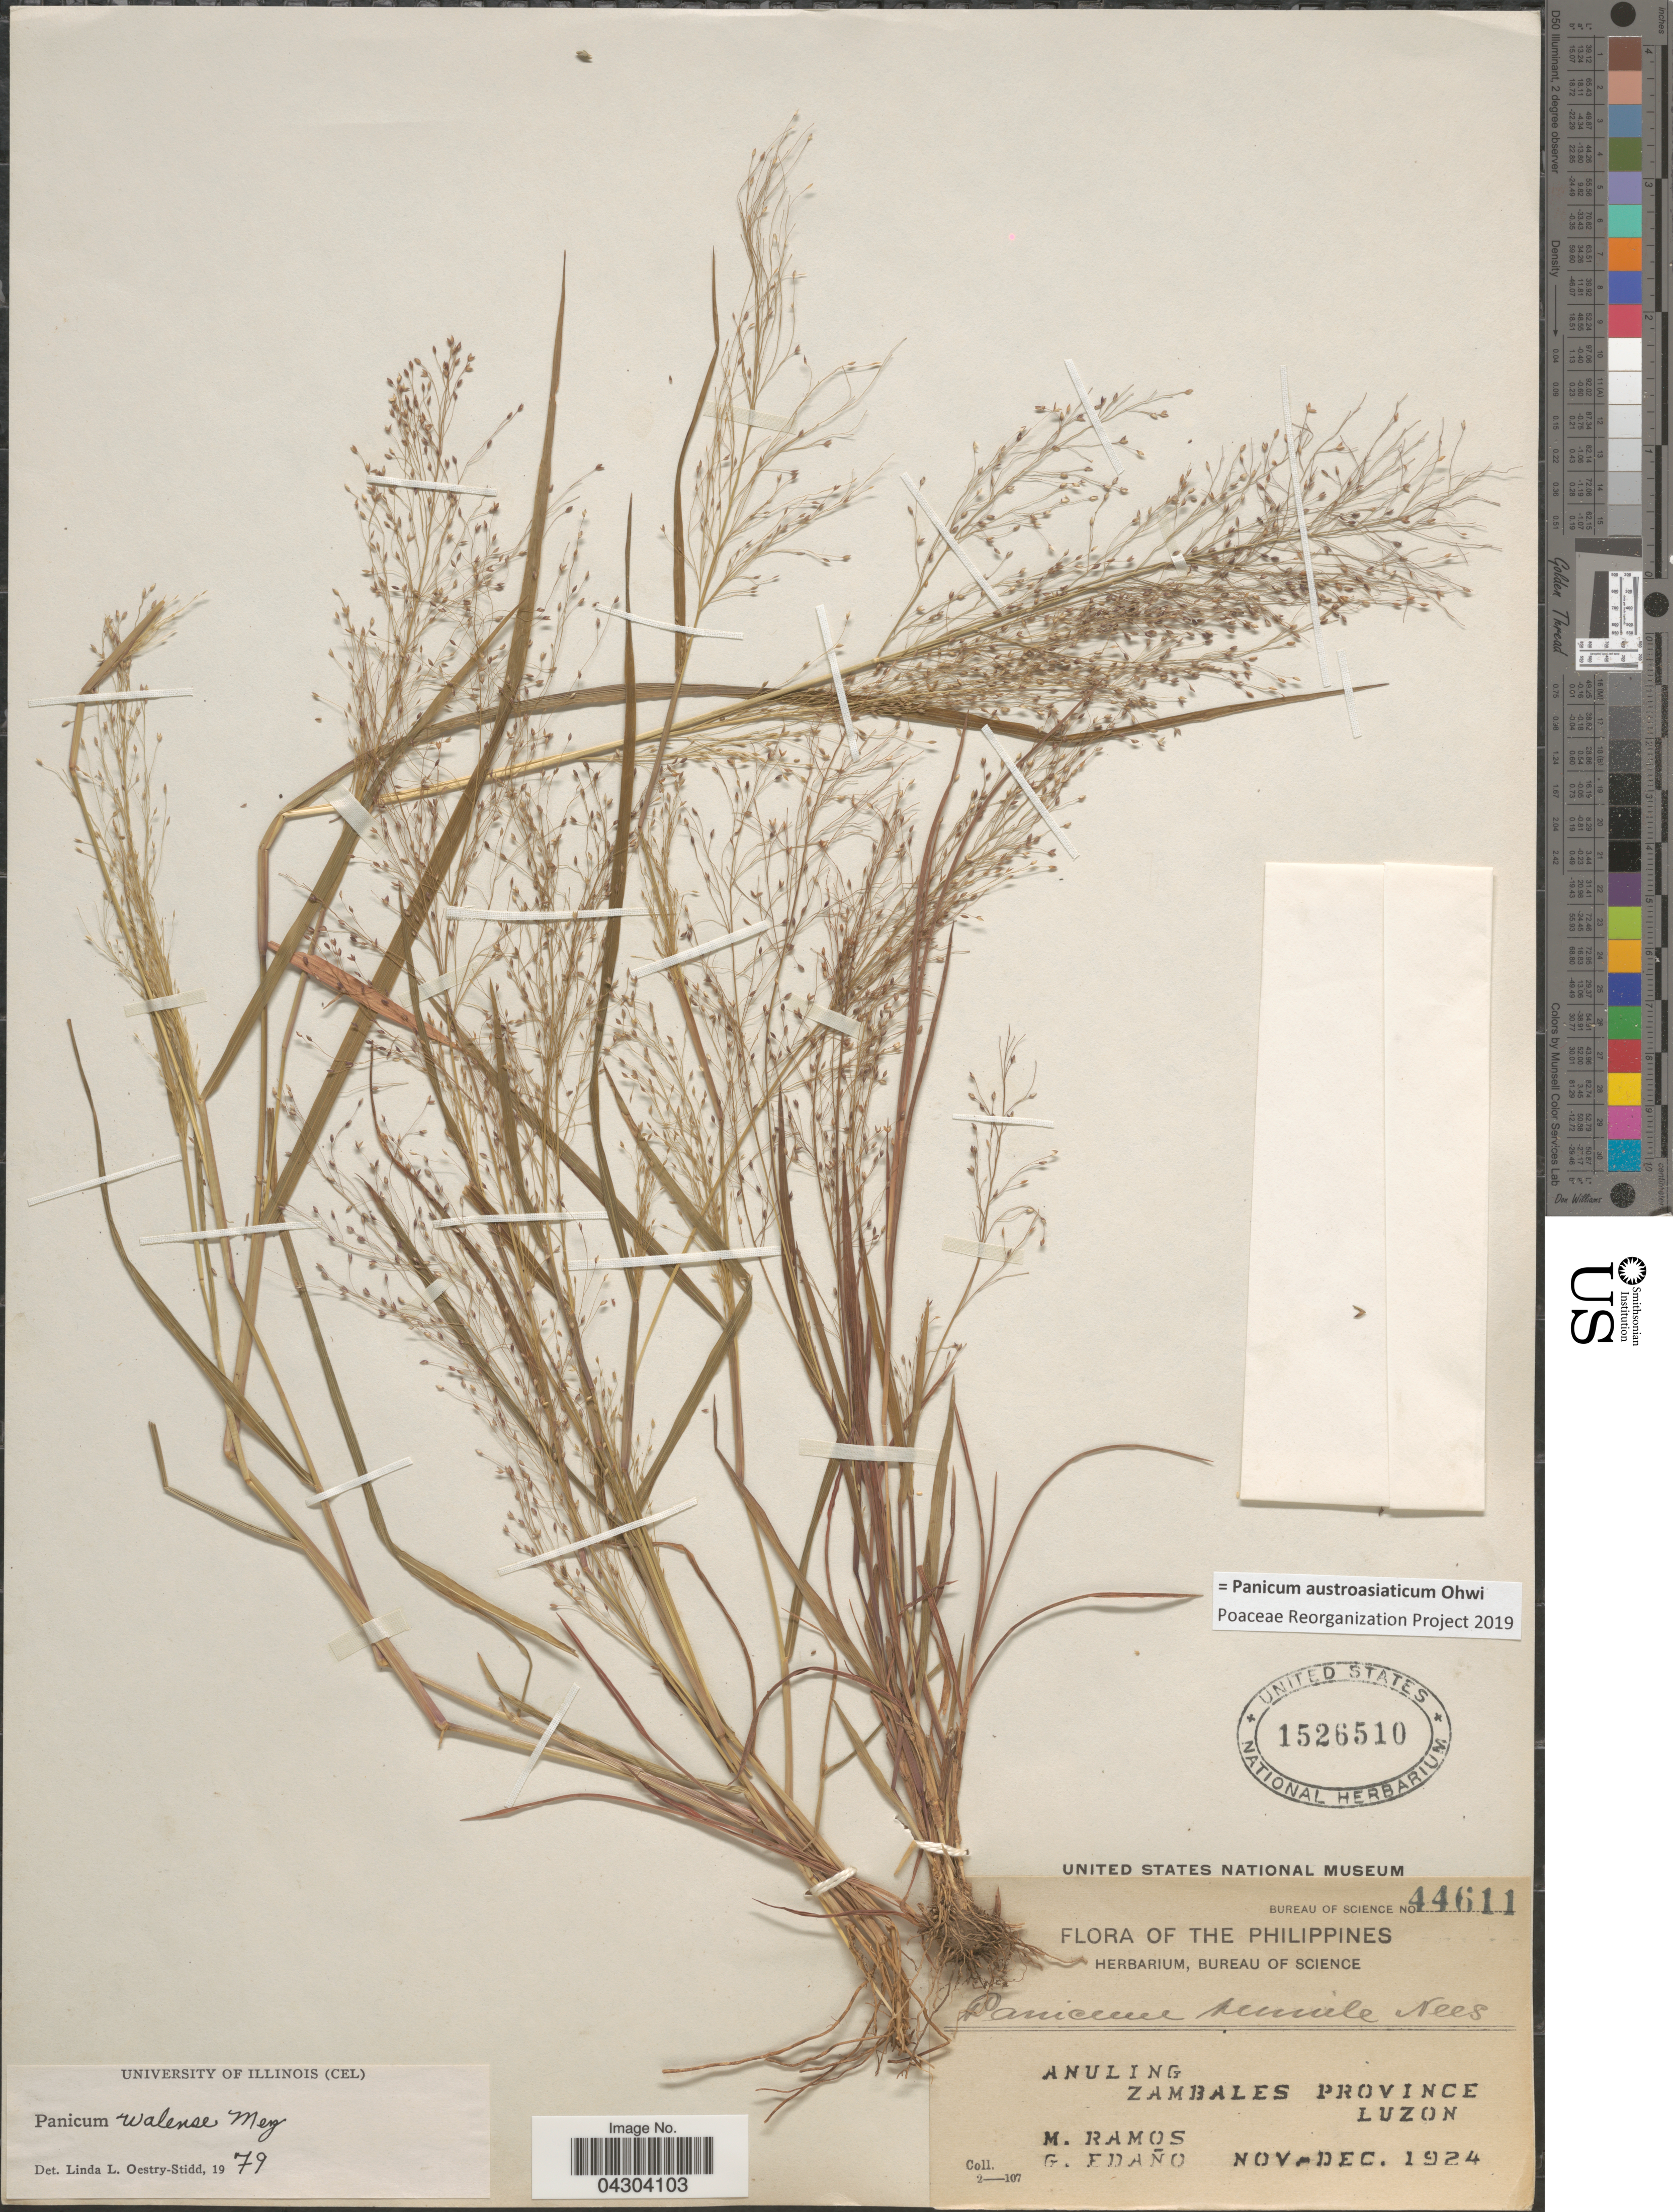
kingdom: Plantae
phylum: Tracheophyta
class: Liliopsida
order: Poales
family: Poaceae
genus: Panicum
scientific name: Panicum austroasiaticum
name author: Ohwi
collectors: M. Ramos & G. Edaño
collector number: Bureau of Science 44611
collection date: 1924-11/1924-12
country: Philippines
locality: Anuling. Zambales Province. Luzon.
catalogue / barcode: US 1526510